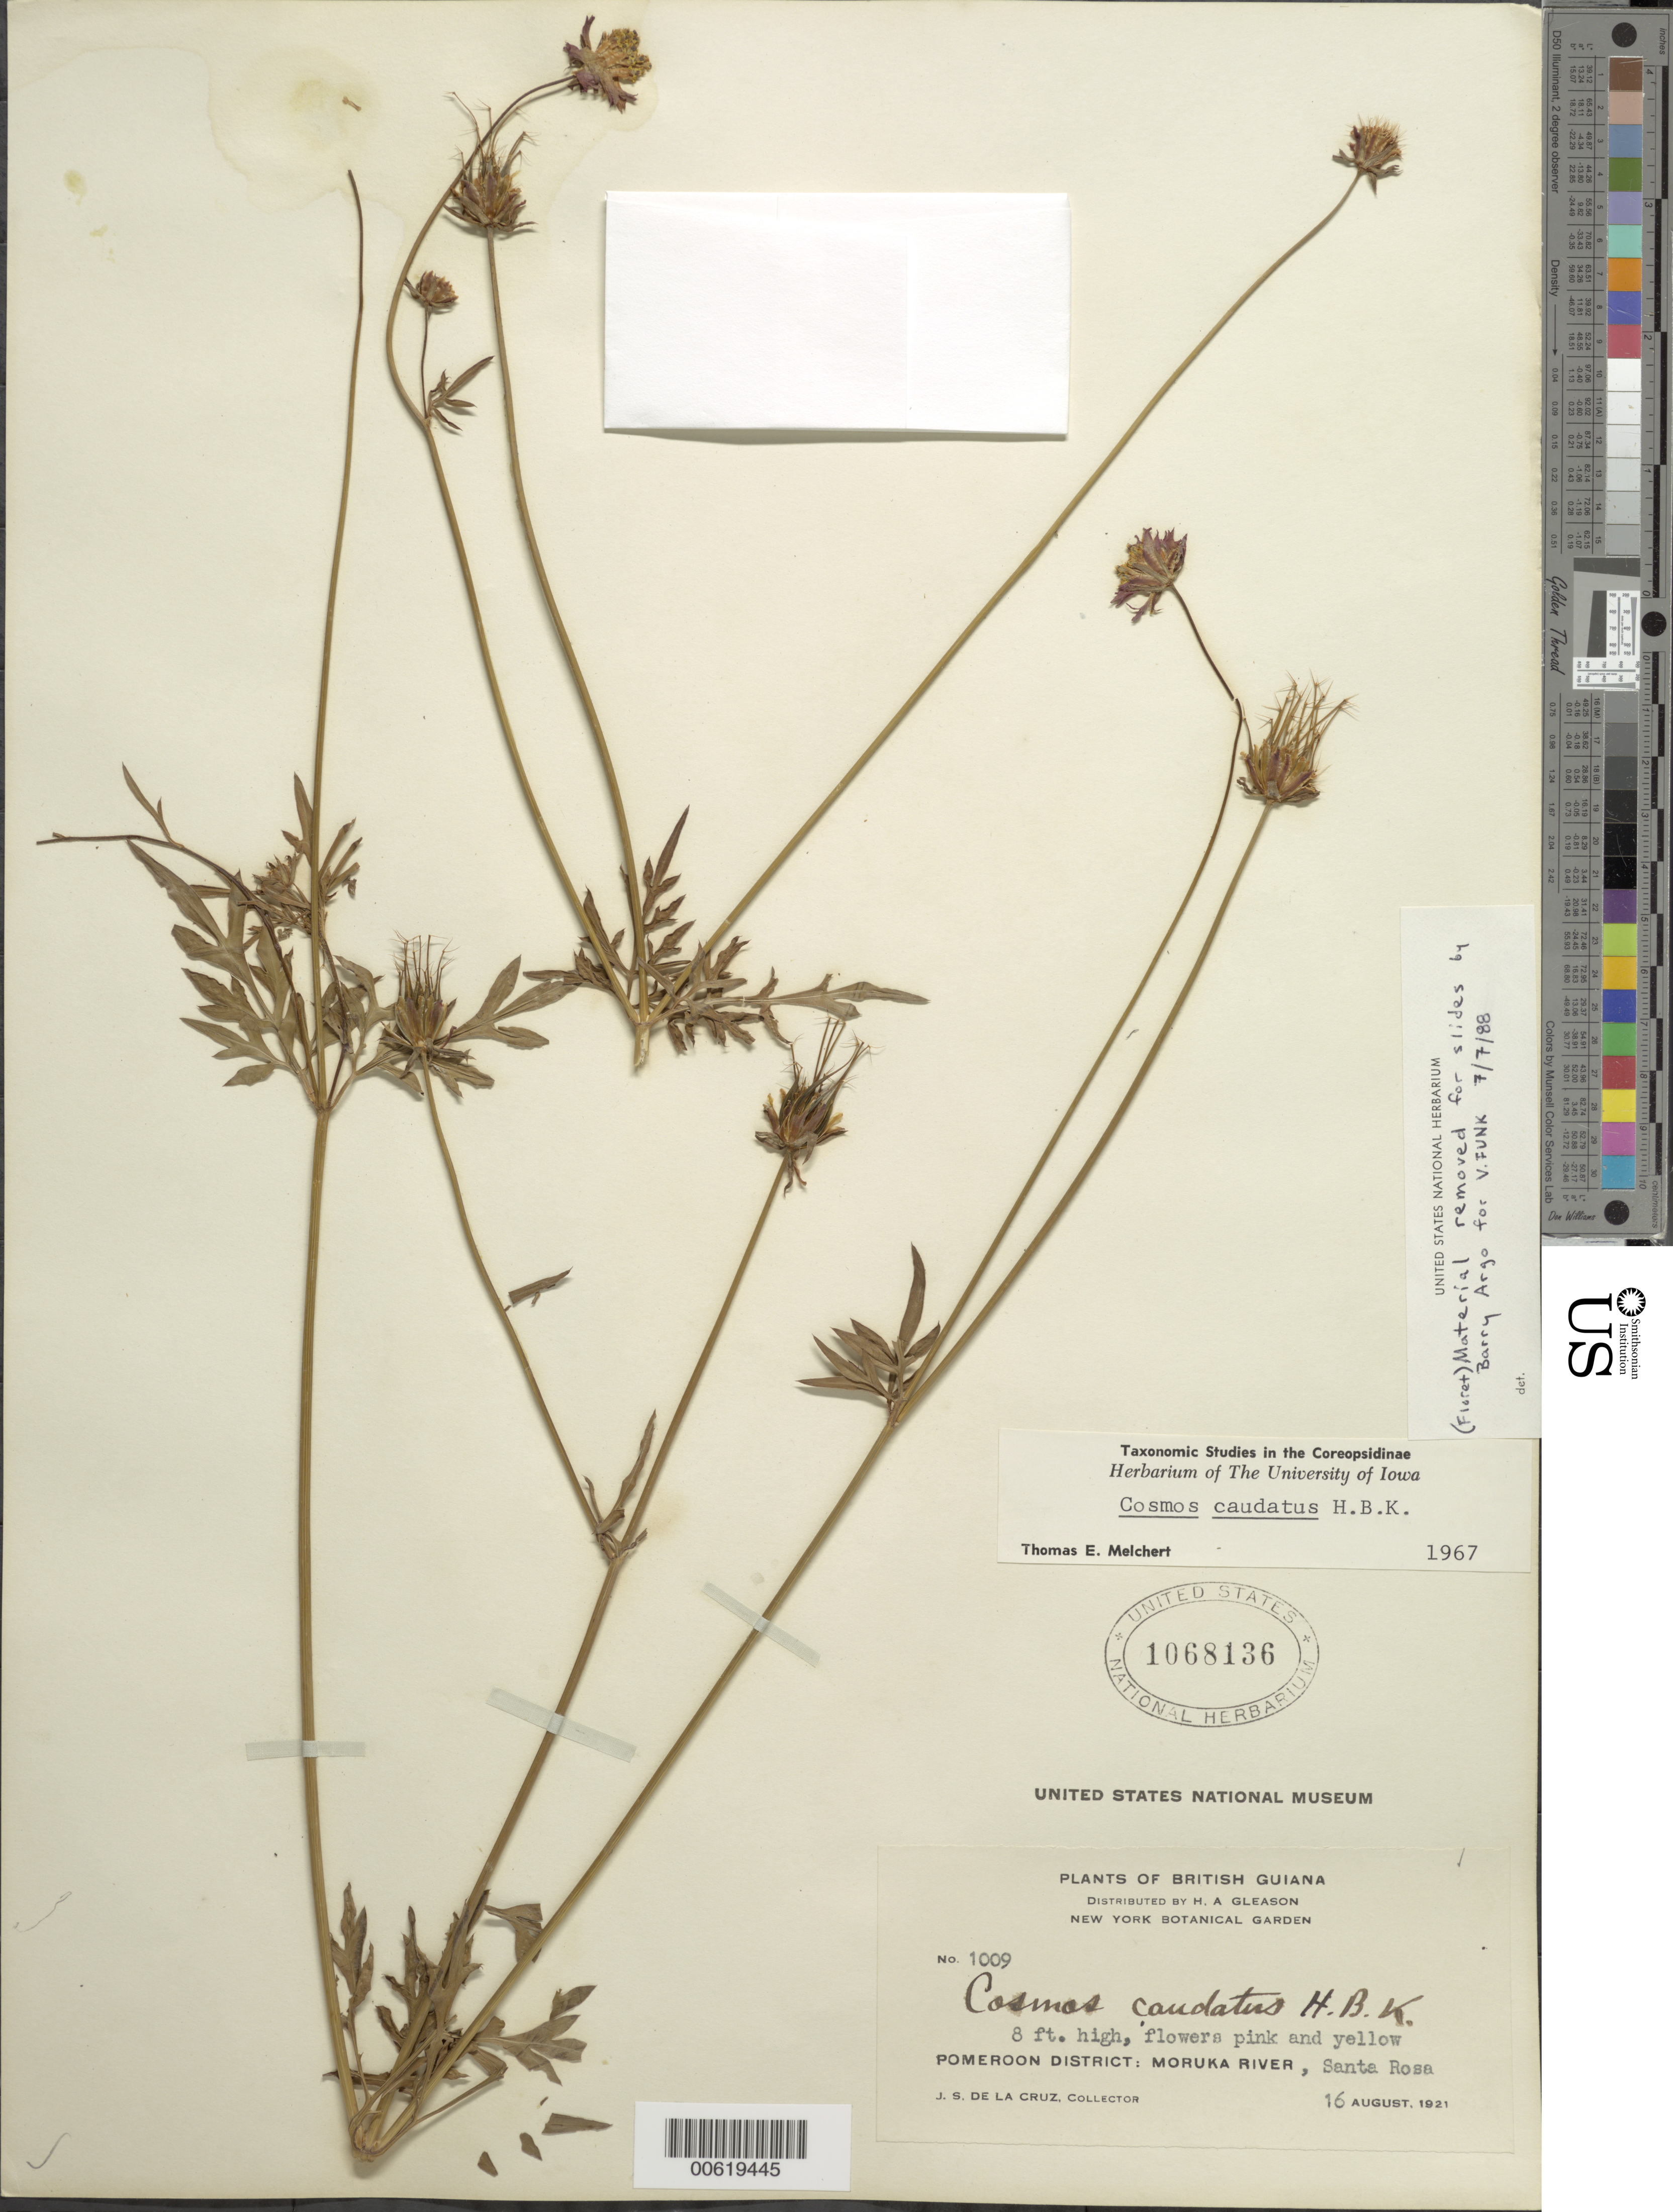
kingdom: Plantae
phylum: Tracheophyta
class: Magnoliopsida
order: Asterales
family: Asteraceae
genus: Cosmos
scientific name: Cosmos caudatus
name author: Kunth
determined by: Melchert, T. E.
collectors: J. S. de la Cruz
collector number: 1009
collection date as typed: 16-Aug-21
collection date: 1921-08-16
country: Guyana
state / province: Barima-Waini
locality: Moruka R., Santa Rosa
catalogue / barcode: US 1068136